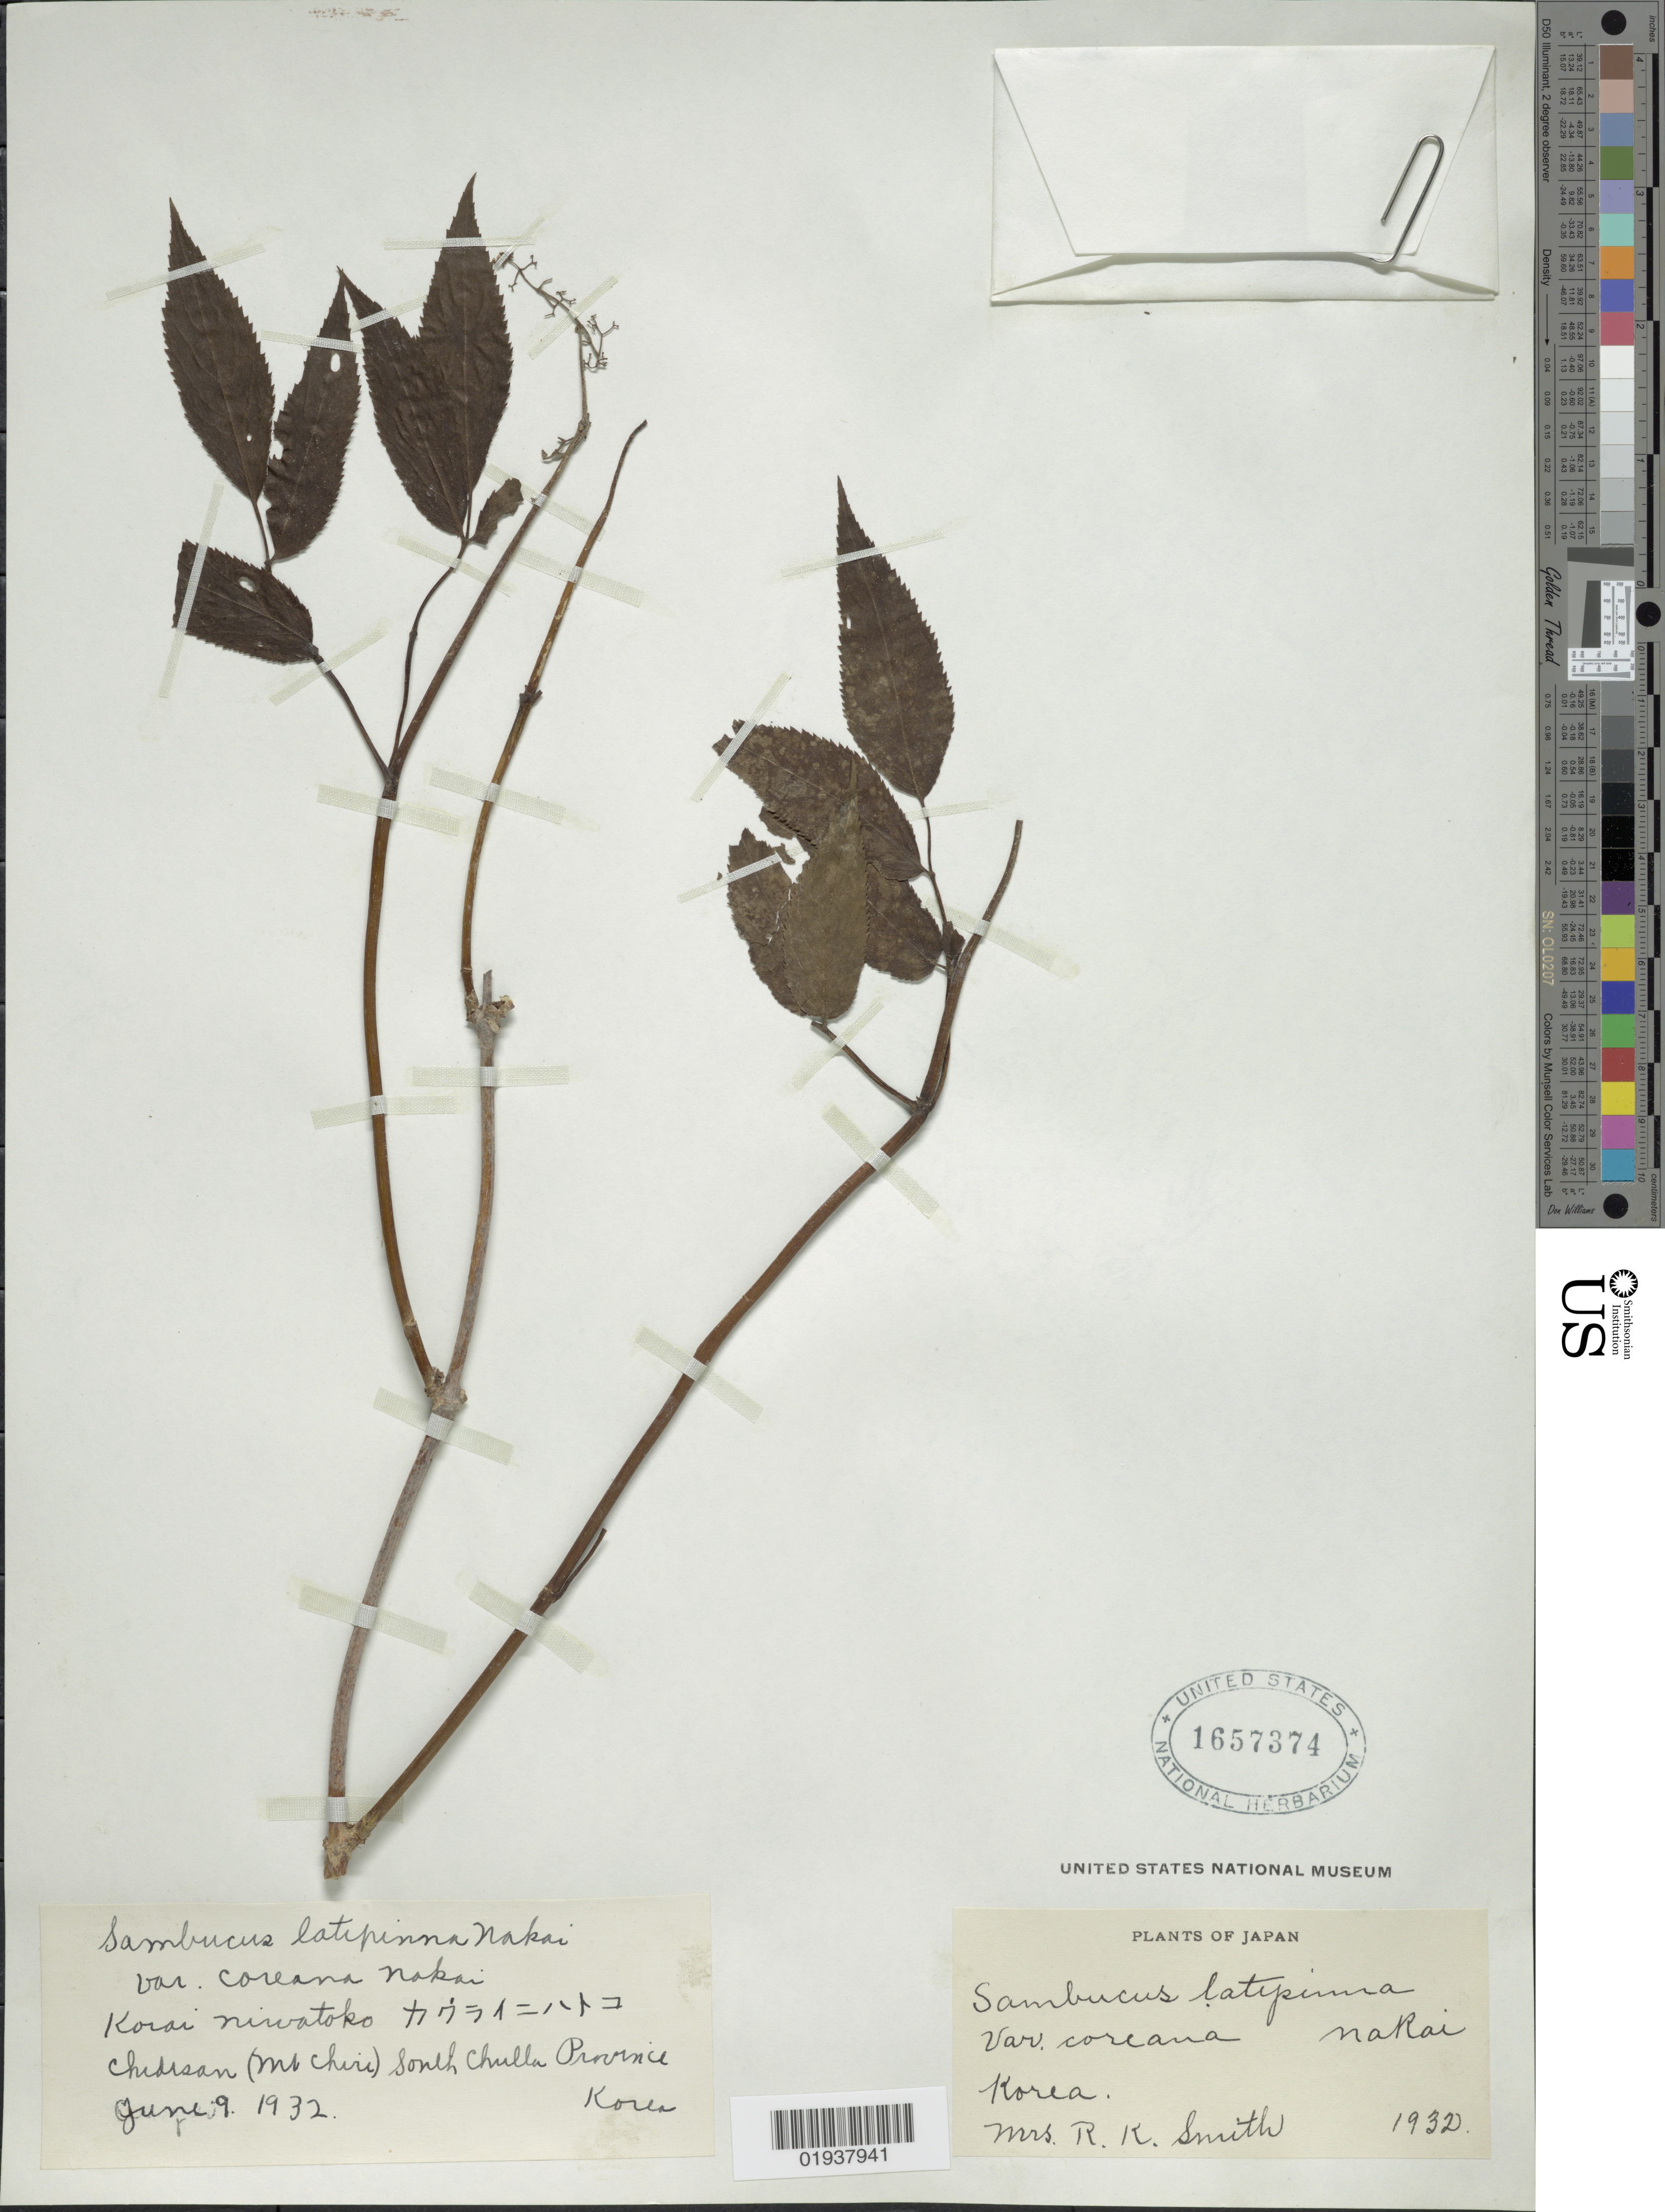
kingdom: Plantae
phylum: Tracheophyta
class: Magnoliopsida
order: Dipsacales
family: Viburnaceae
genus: Sambucus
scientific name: Sambucus racemosa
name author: L.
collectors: Mrs. R. K. Smith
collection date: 1932-06-09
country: South Korea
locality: Chedesan (Mt Chire), South Chulla Province.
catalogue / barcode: US 1657374